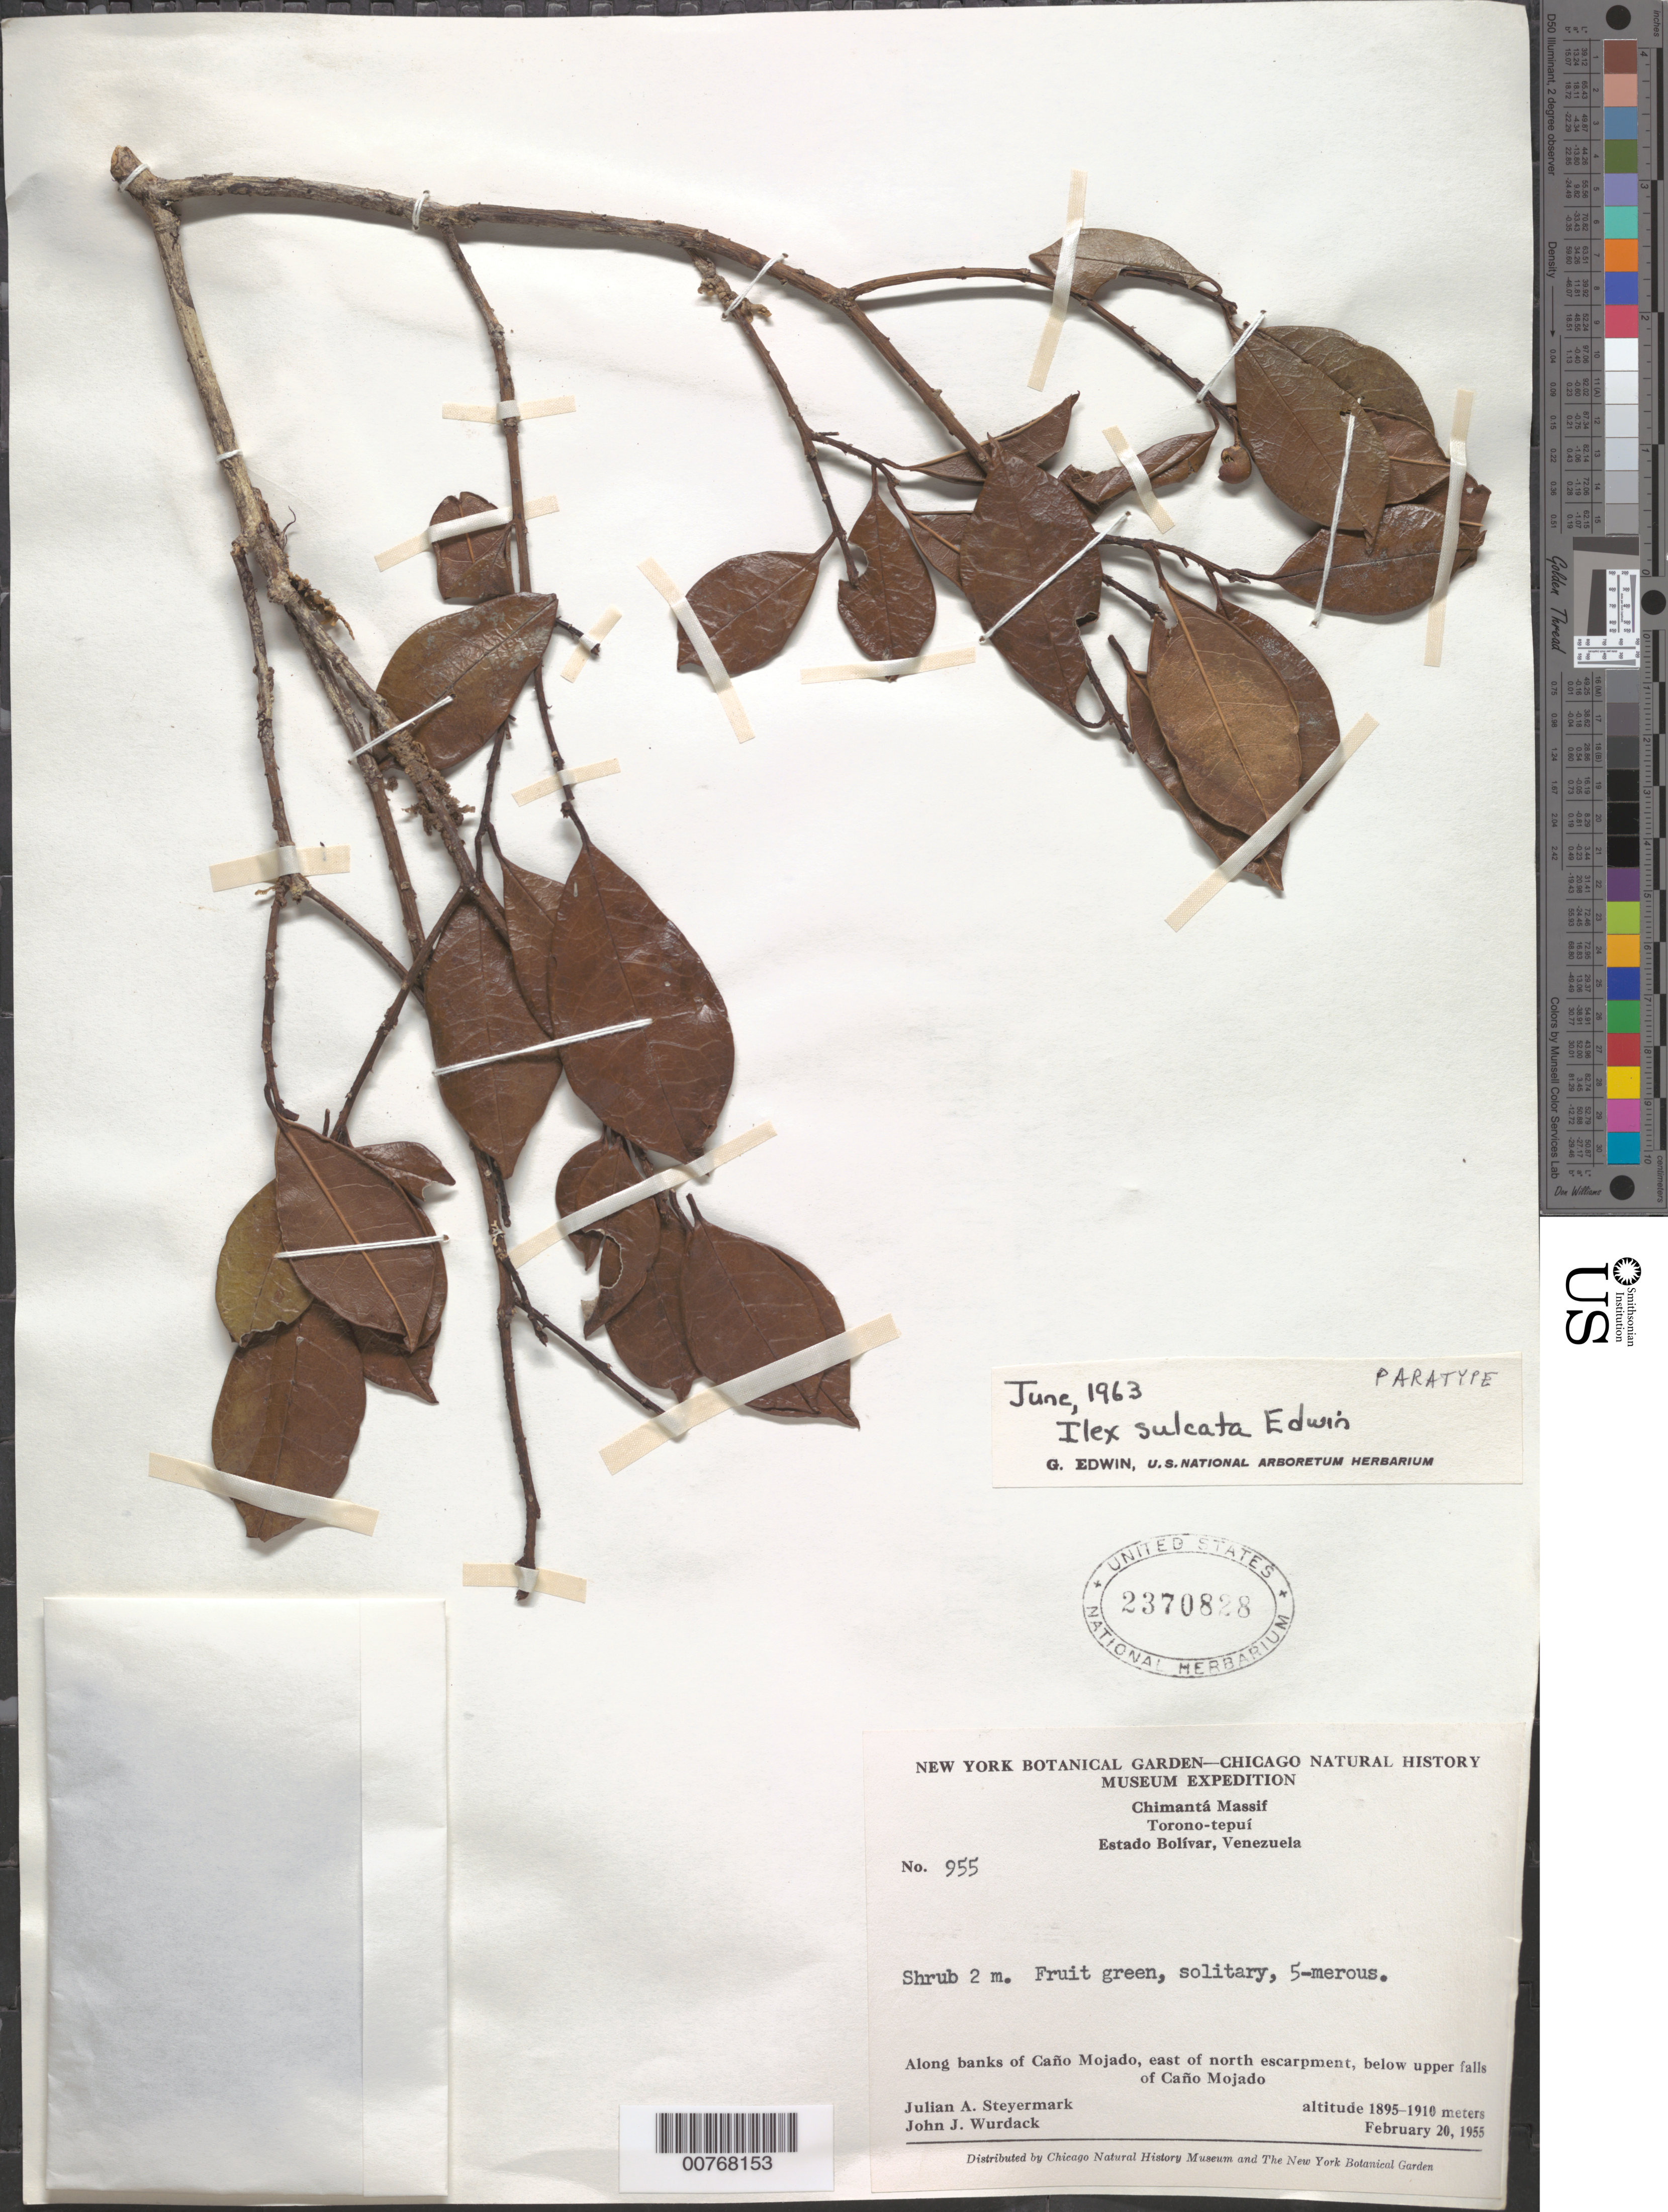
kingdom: Plantae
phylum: Tracheophyta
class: Magnoliopsida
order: Aquifoliales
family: Aquifoliaceae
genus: Ilex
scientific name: Ilex sulcata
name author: Edwin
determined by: Edwin, G.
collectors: J. Steyermark & J. J. Wurdack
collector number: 55 955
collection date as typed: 20-Feb-55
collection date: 1955-02-20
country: Venezuela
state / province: Bolívar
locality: Chimantá Massif, Torono-tepuí; along banks of Caño Mojado, east of north escarpment, below upper falls of Caño Mojado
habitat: Along banks of caño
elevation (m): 1895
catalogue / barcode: US 2370828